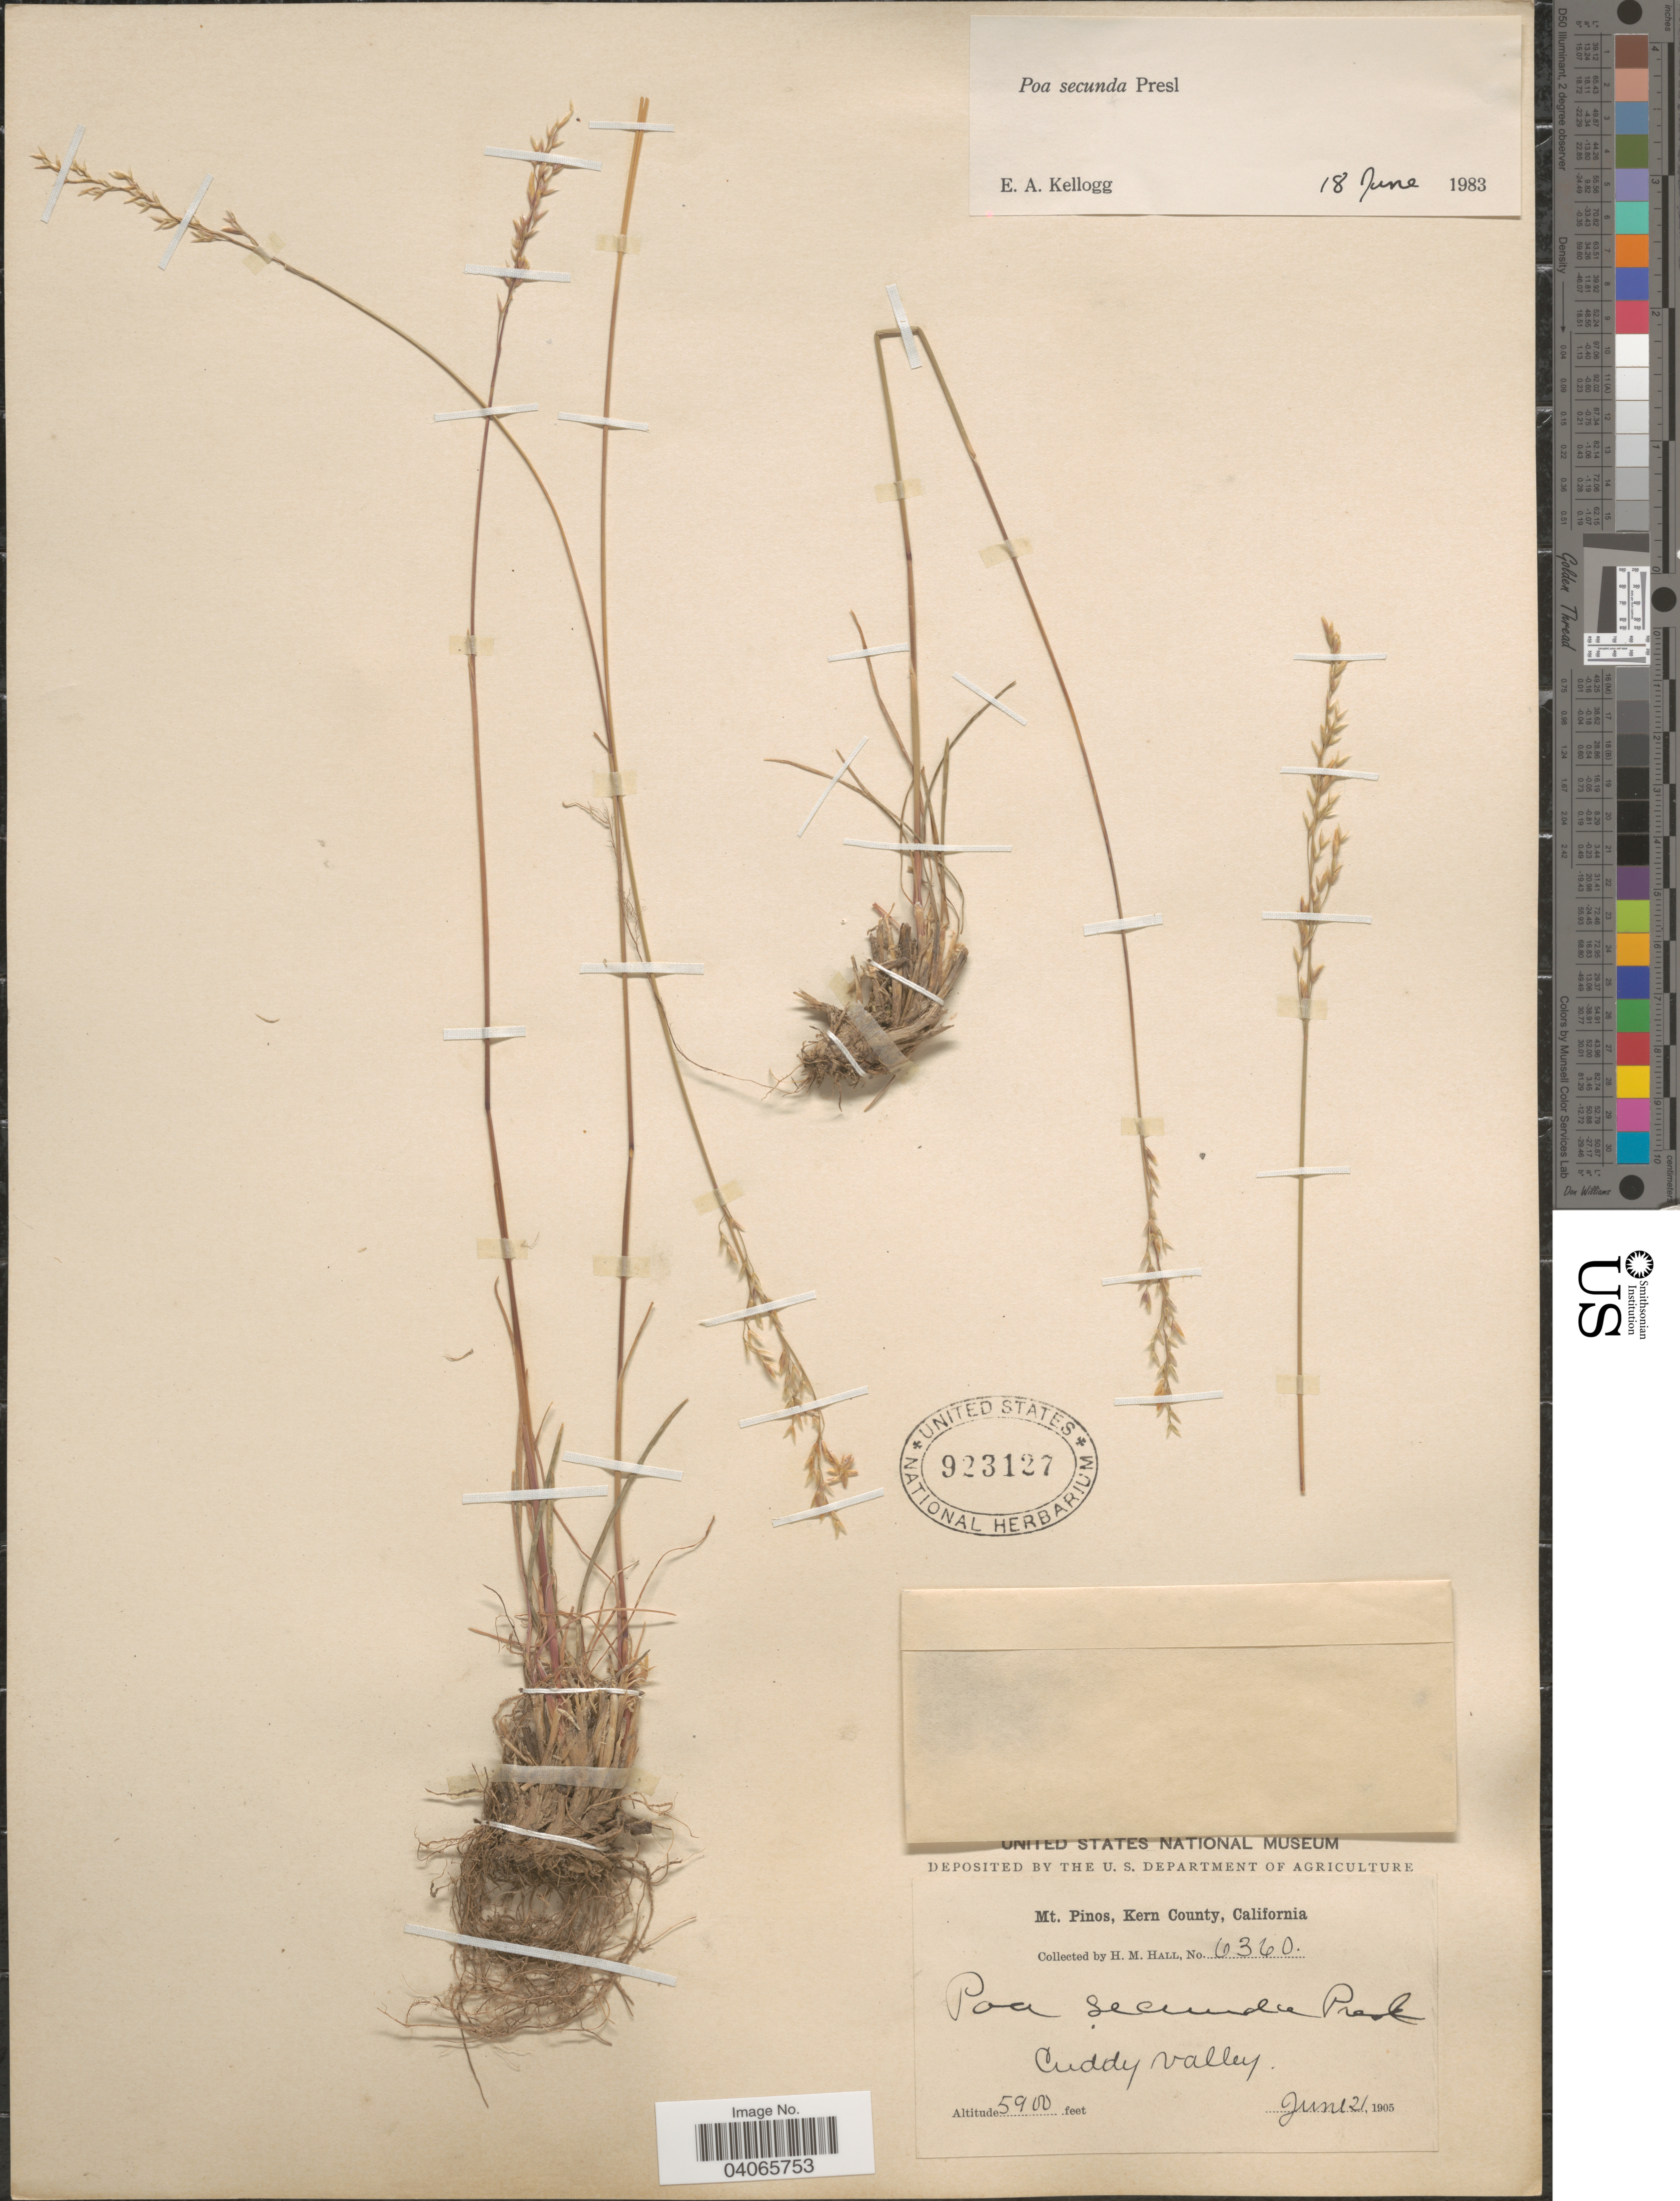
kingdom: Plantae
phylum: Tracheophyta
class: Liliopsida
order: Poales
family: Poaceae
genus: Poa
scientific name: Poa secunda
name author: J. Presl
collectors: H. M. Hall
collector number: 6360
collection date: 1905-06-21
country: United States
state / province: California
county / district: Kern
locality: Mt. Pinos, Kern County. Cuddy Valley.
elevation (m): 1798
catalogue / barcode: US 923127